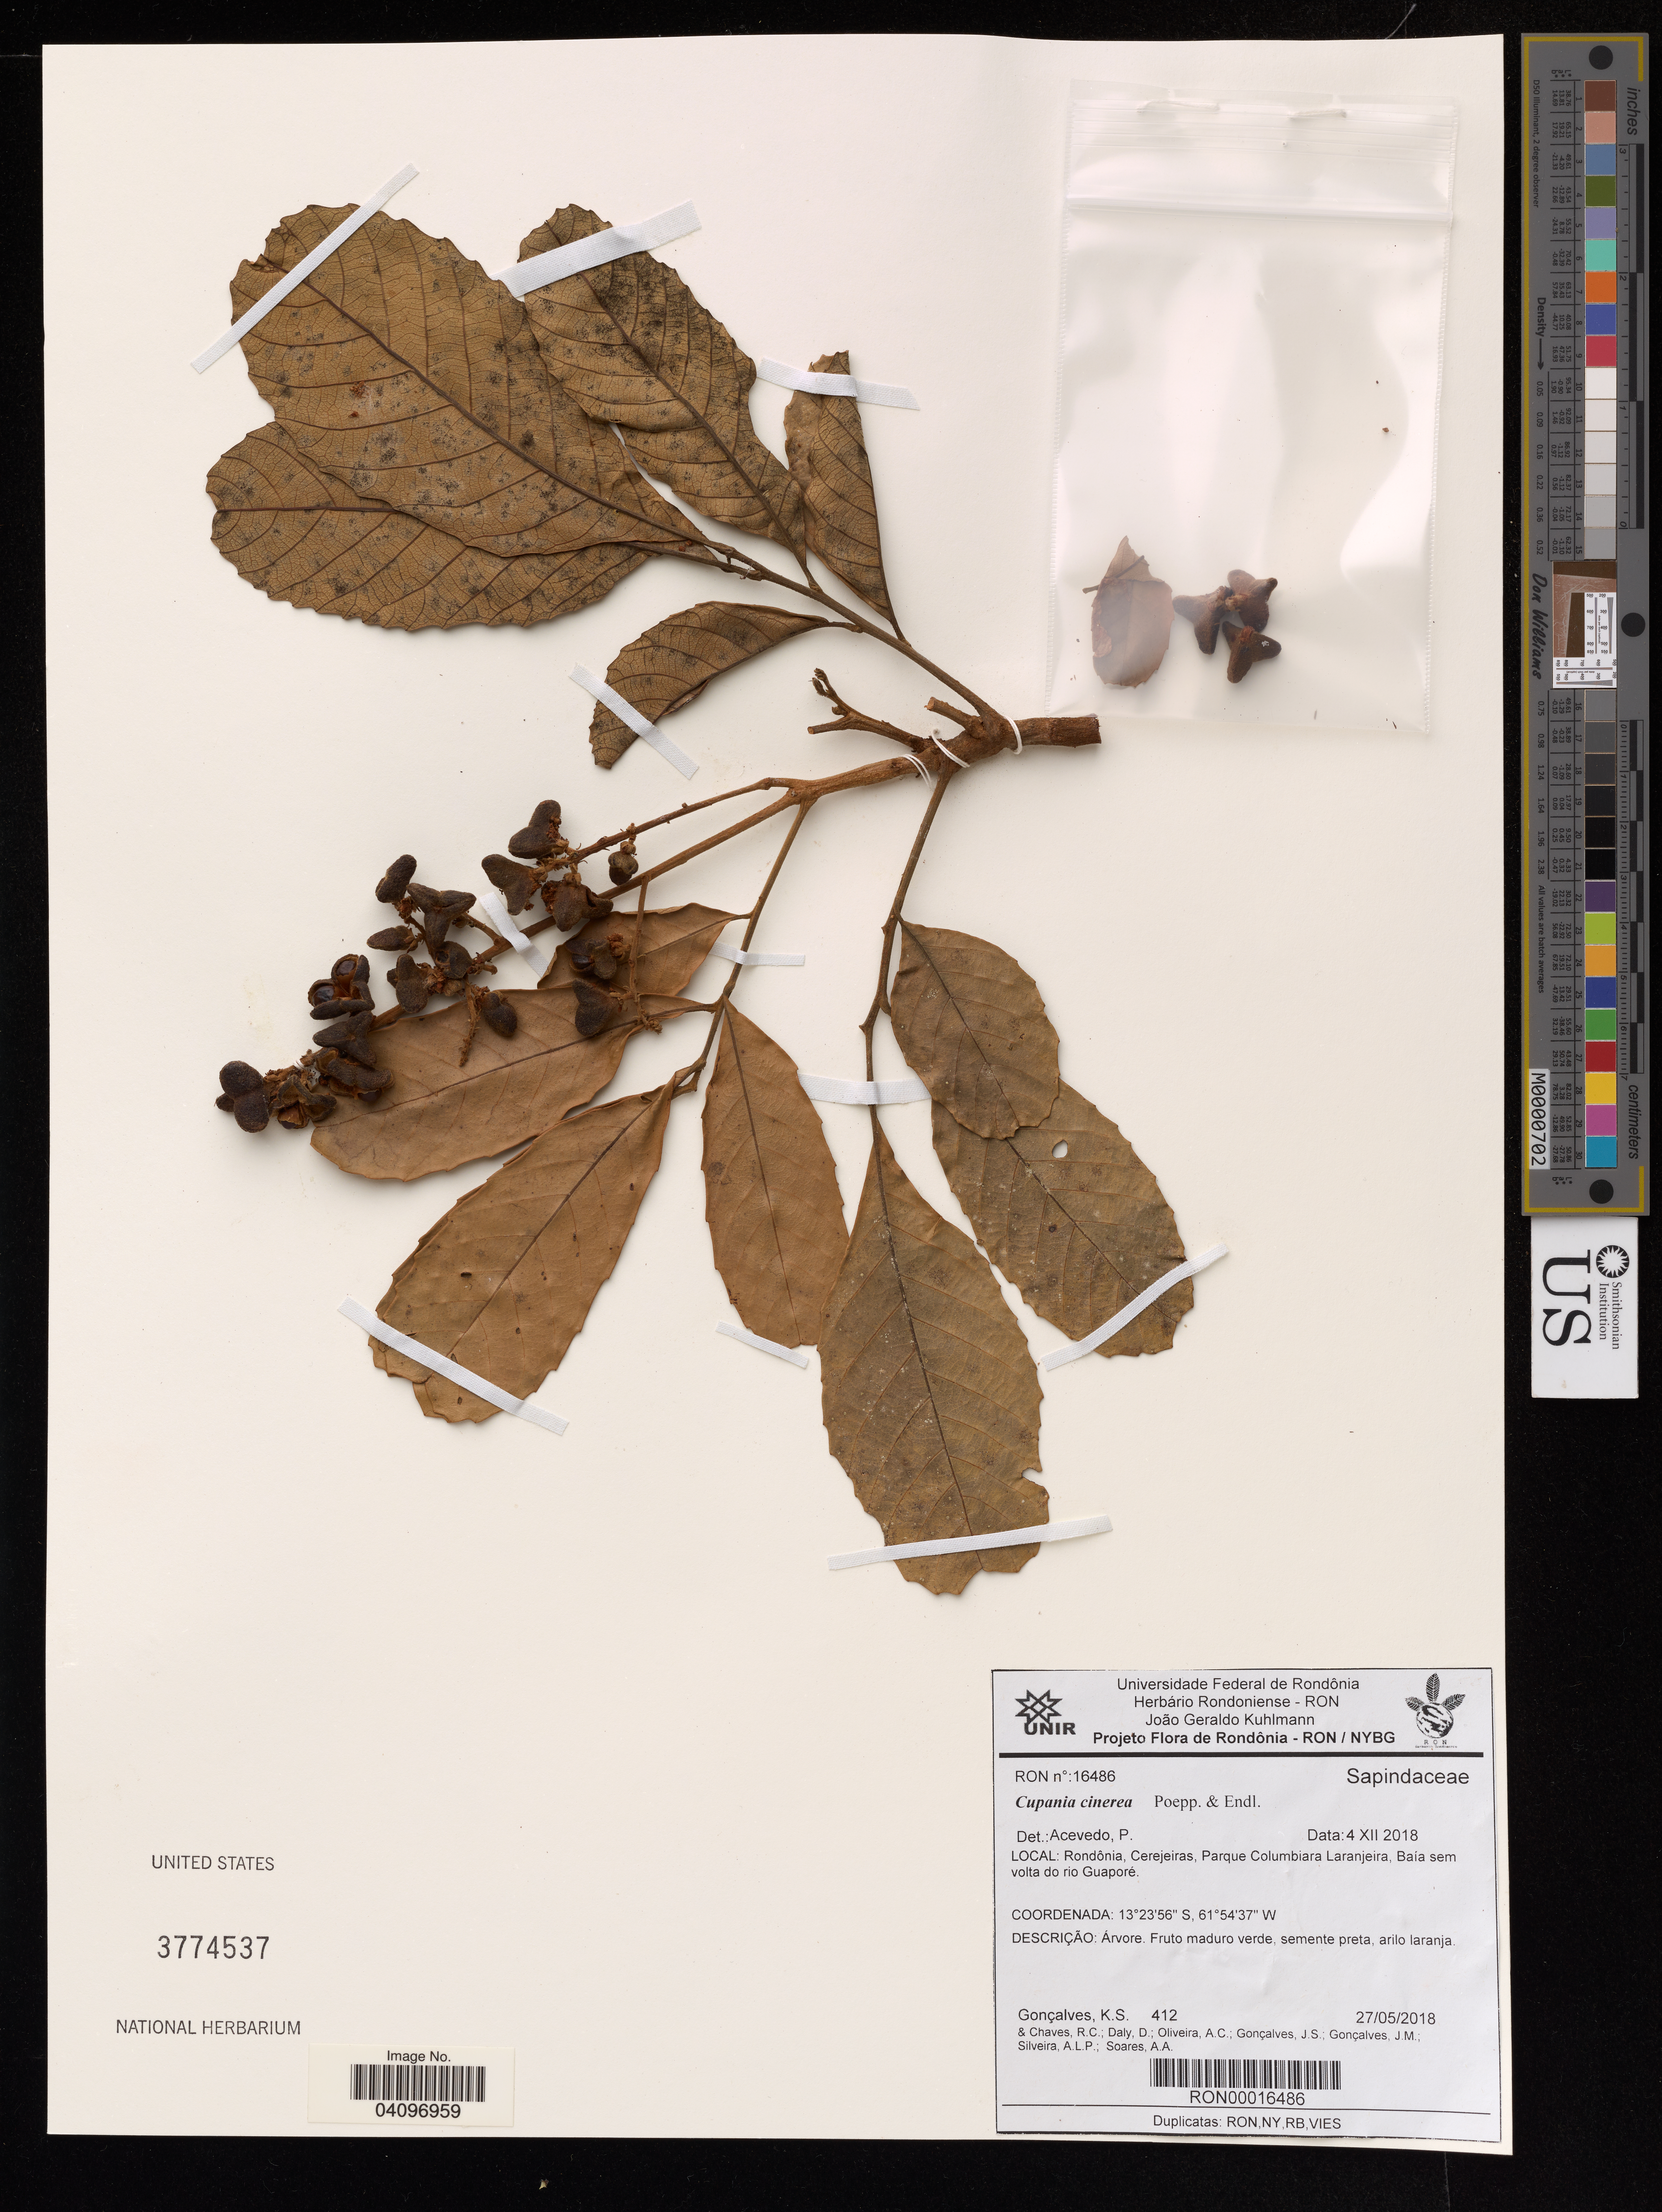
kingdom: Plantae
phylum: Tracheophyta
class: Magnoliopsida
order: Sapindales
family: Sapindaceae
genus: Cupania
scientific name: Cupania cinerea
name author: Poepp. & Endl.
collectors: K. Gonçalves, R. Chaves, D. Daly & A. C. Oliveira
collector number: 412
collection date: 2018-05-27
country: Brazil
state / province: Rondônia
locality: Cerejeiras, Parque Columbiara Laranjeira, Baía sem volta do rio Guaporé.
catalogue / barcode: US 3774537